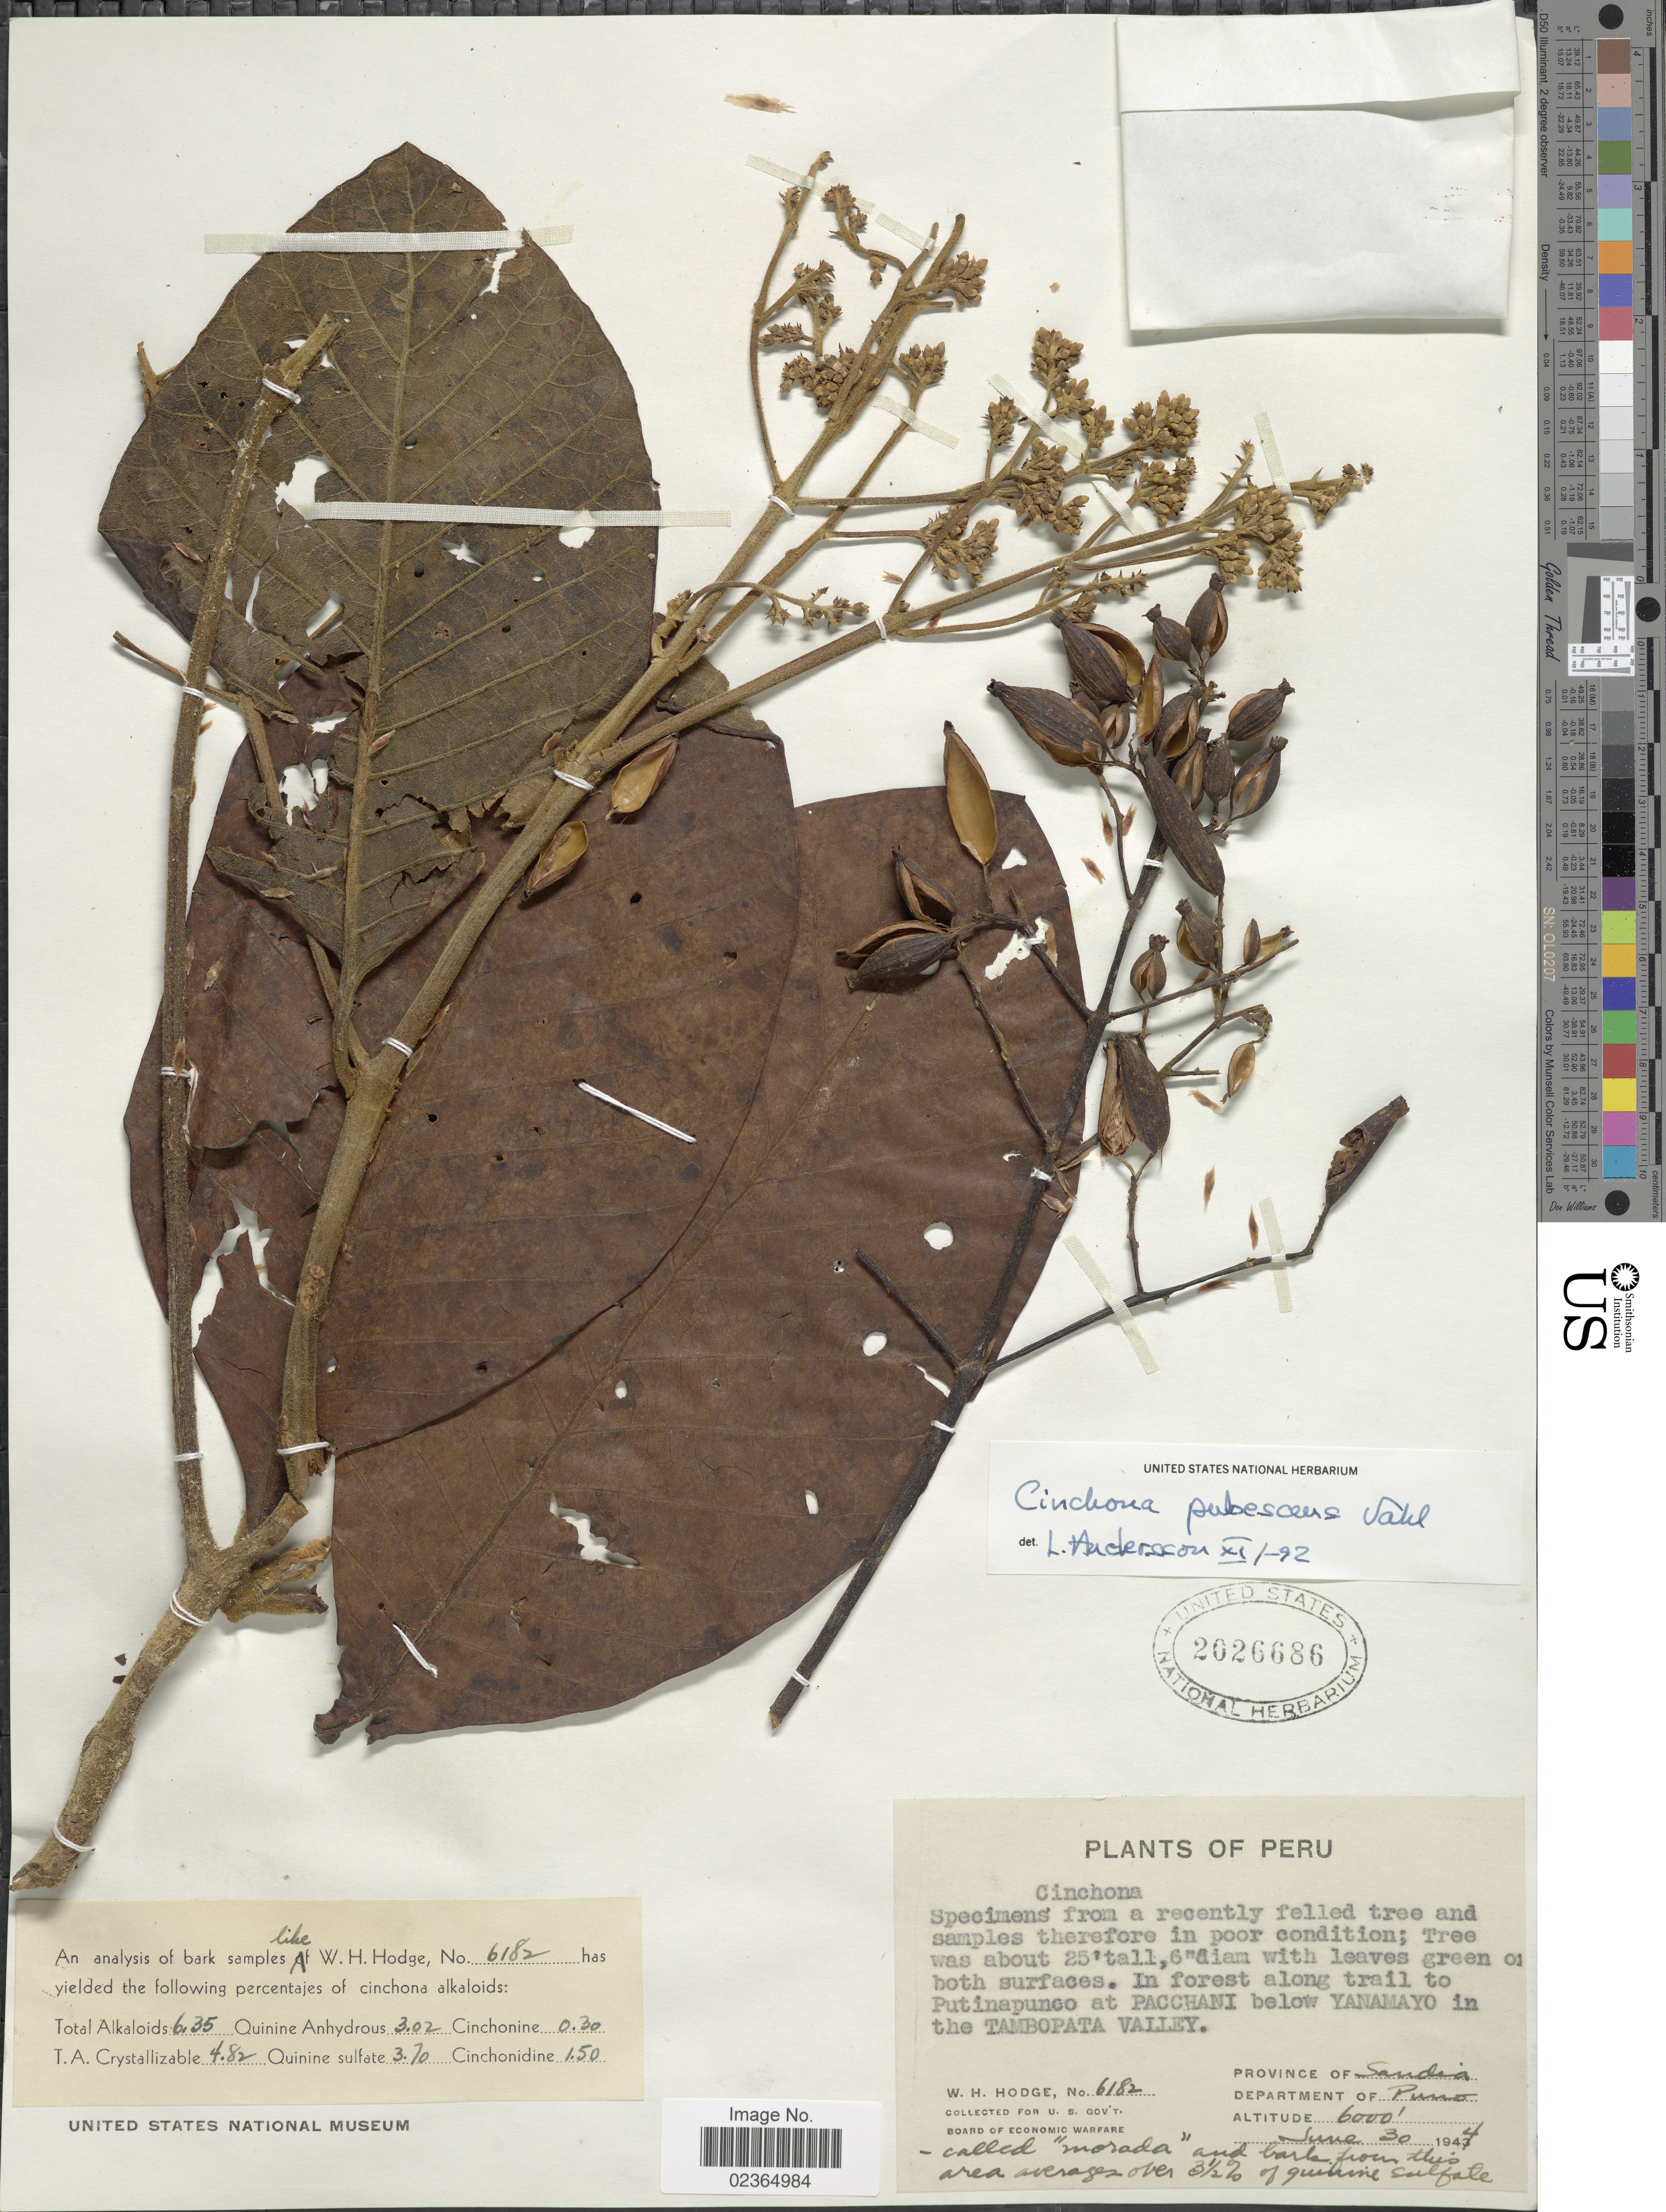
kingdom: Plantae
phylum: Tracheophyta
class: Magnoliopsida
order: Gentianales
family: Rubiaceae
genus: Cinchona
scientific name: Cinchona pubescens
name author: Vahl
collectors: W. Hodge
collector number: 6182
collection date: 1944-06-30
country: Peru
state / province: Puno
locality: Along trail to Putinapunco at Pacchani below Yanamayo in the Tambopata Valley. Province of Sandia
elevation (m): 1829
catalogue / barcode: US 2026686